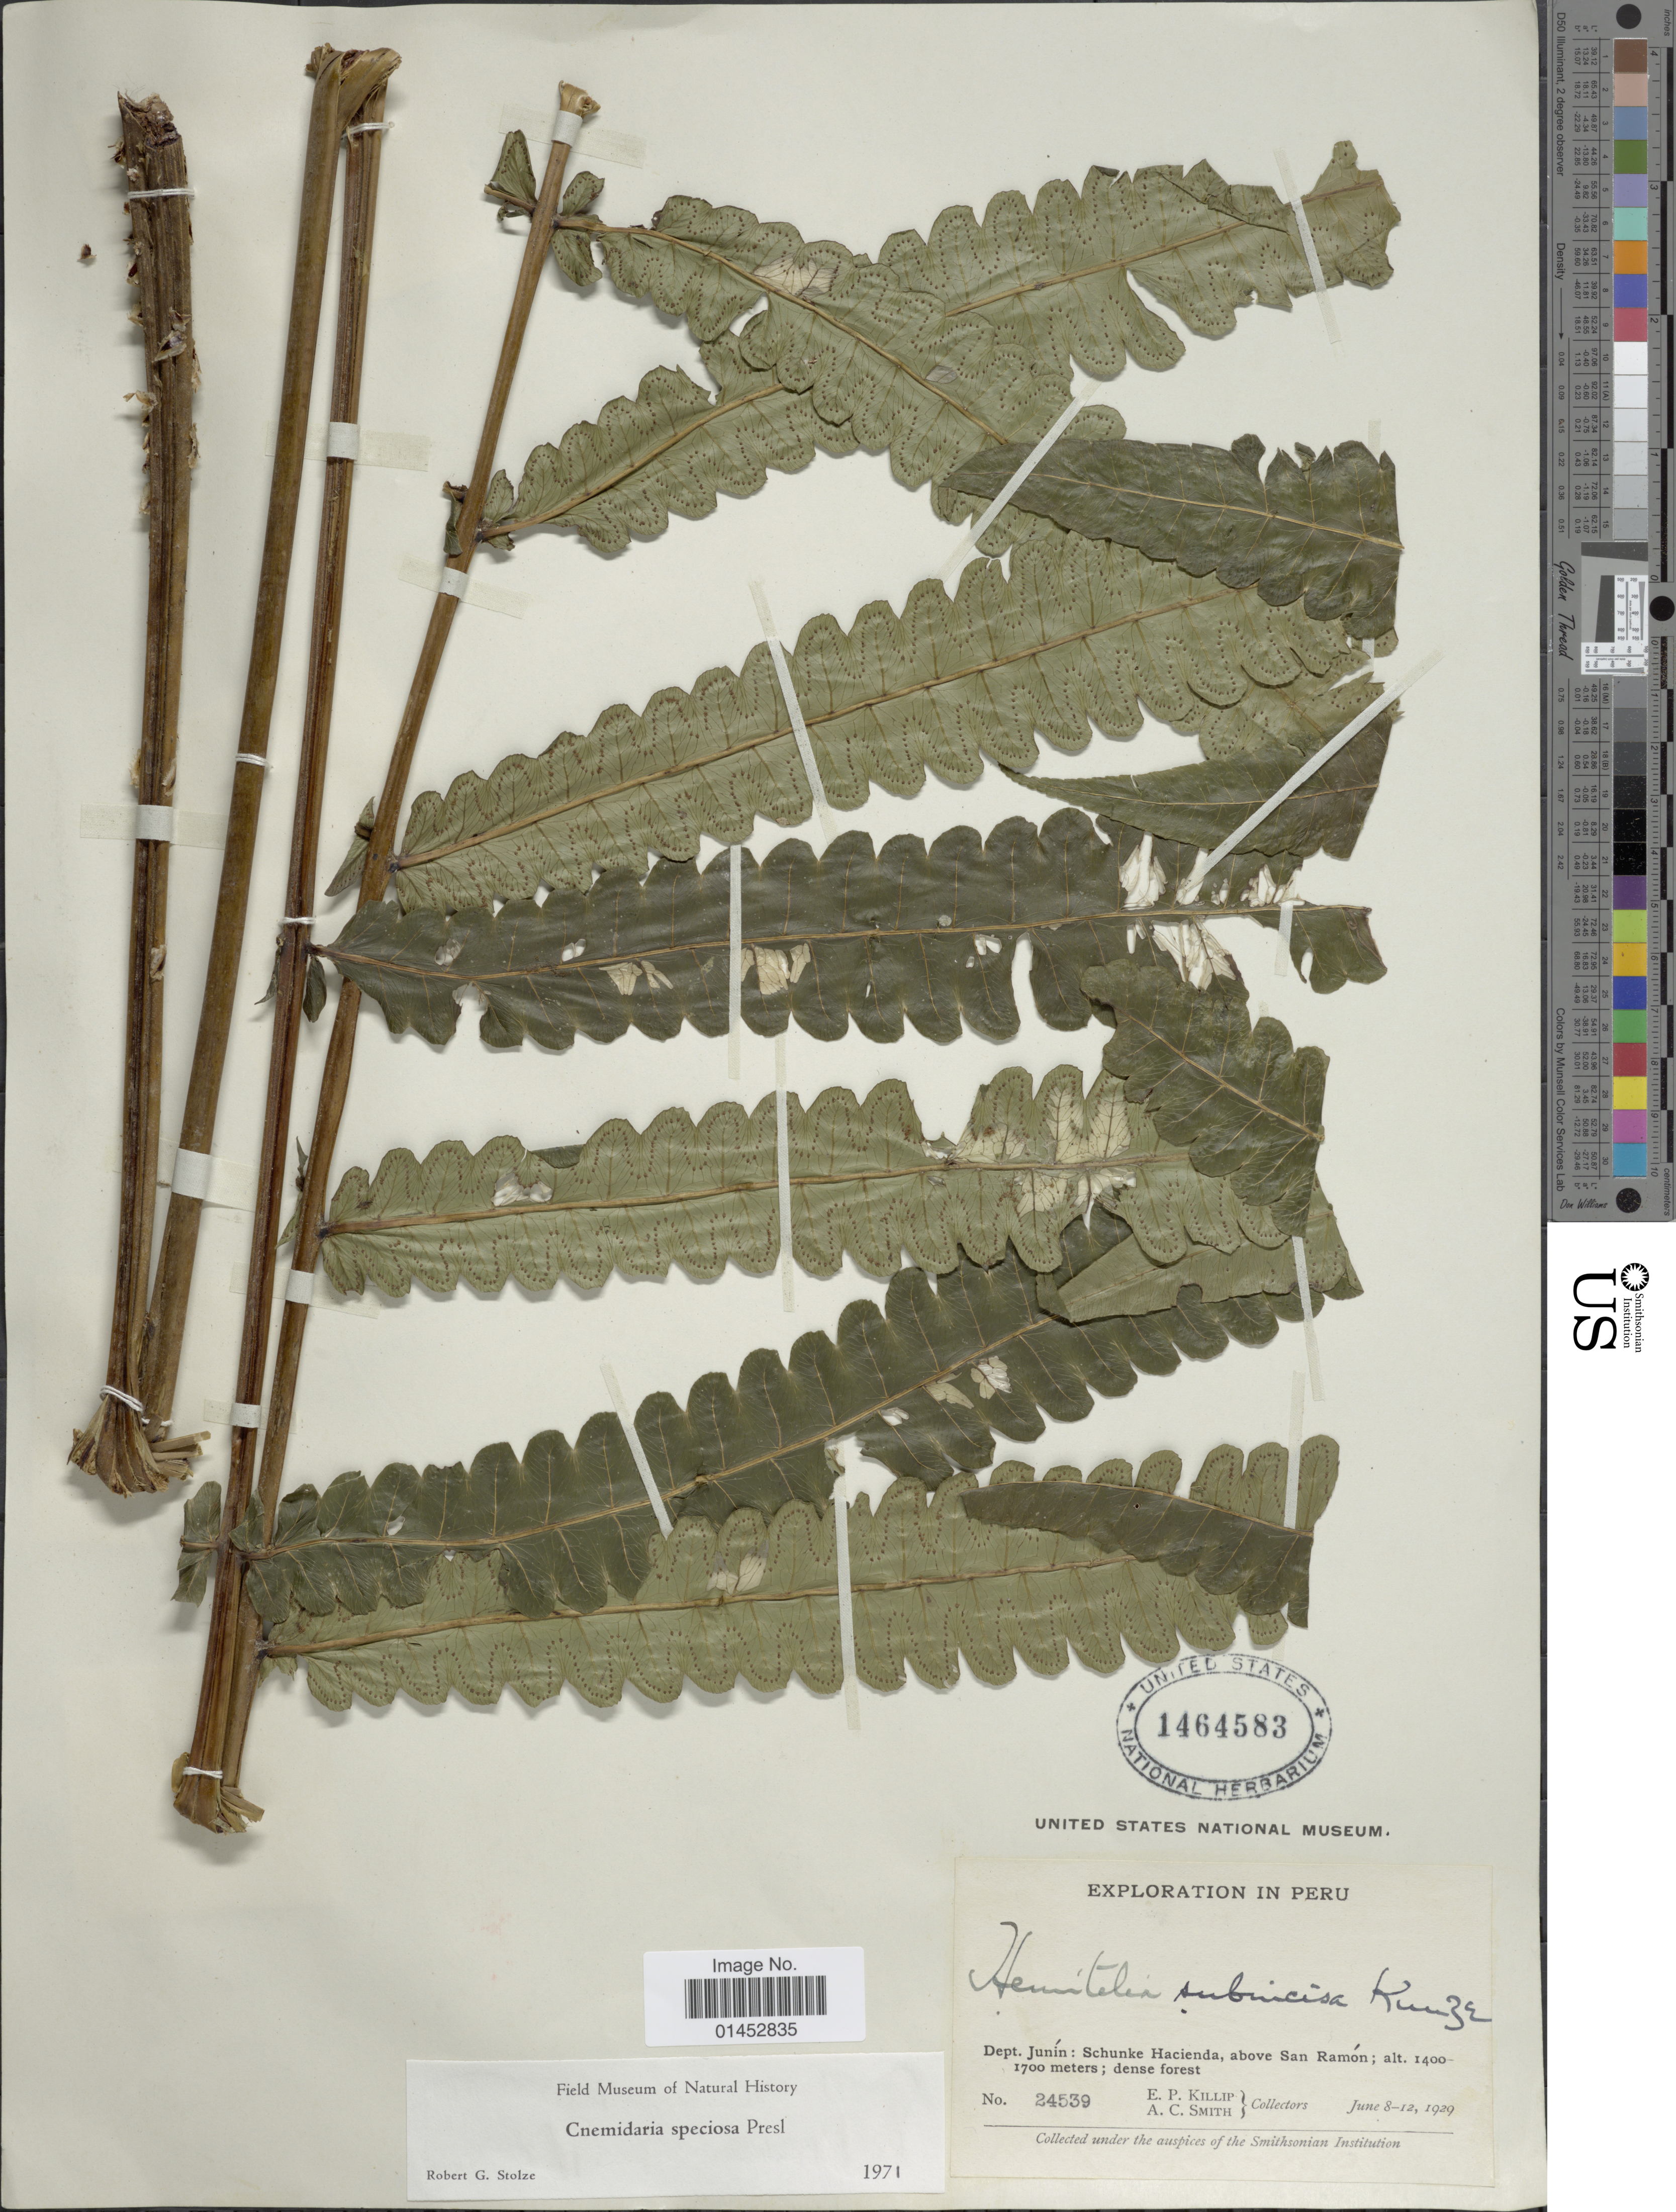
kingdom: Plantae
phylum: Tracheophyta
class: Polypodiopsida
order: Cyatheales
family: Cyatheaceae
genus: Cyathea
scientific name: Cyathea speciosa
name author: Humb. & Bonpl. ex Willd.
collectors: E. P. Killip & A. C. Smith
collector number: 24539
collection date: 1929-06-08/1929-06-12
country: Peru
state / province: Junín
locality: Dept. Junín: Schunke Hacienda, above San Ramón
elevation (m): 1400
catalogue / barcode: US 1464583